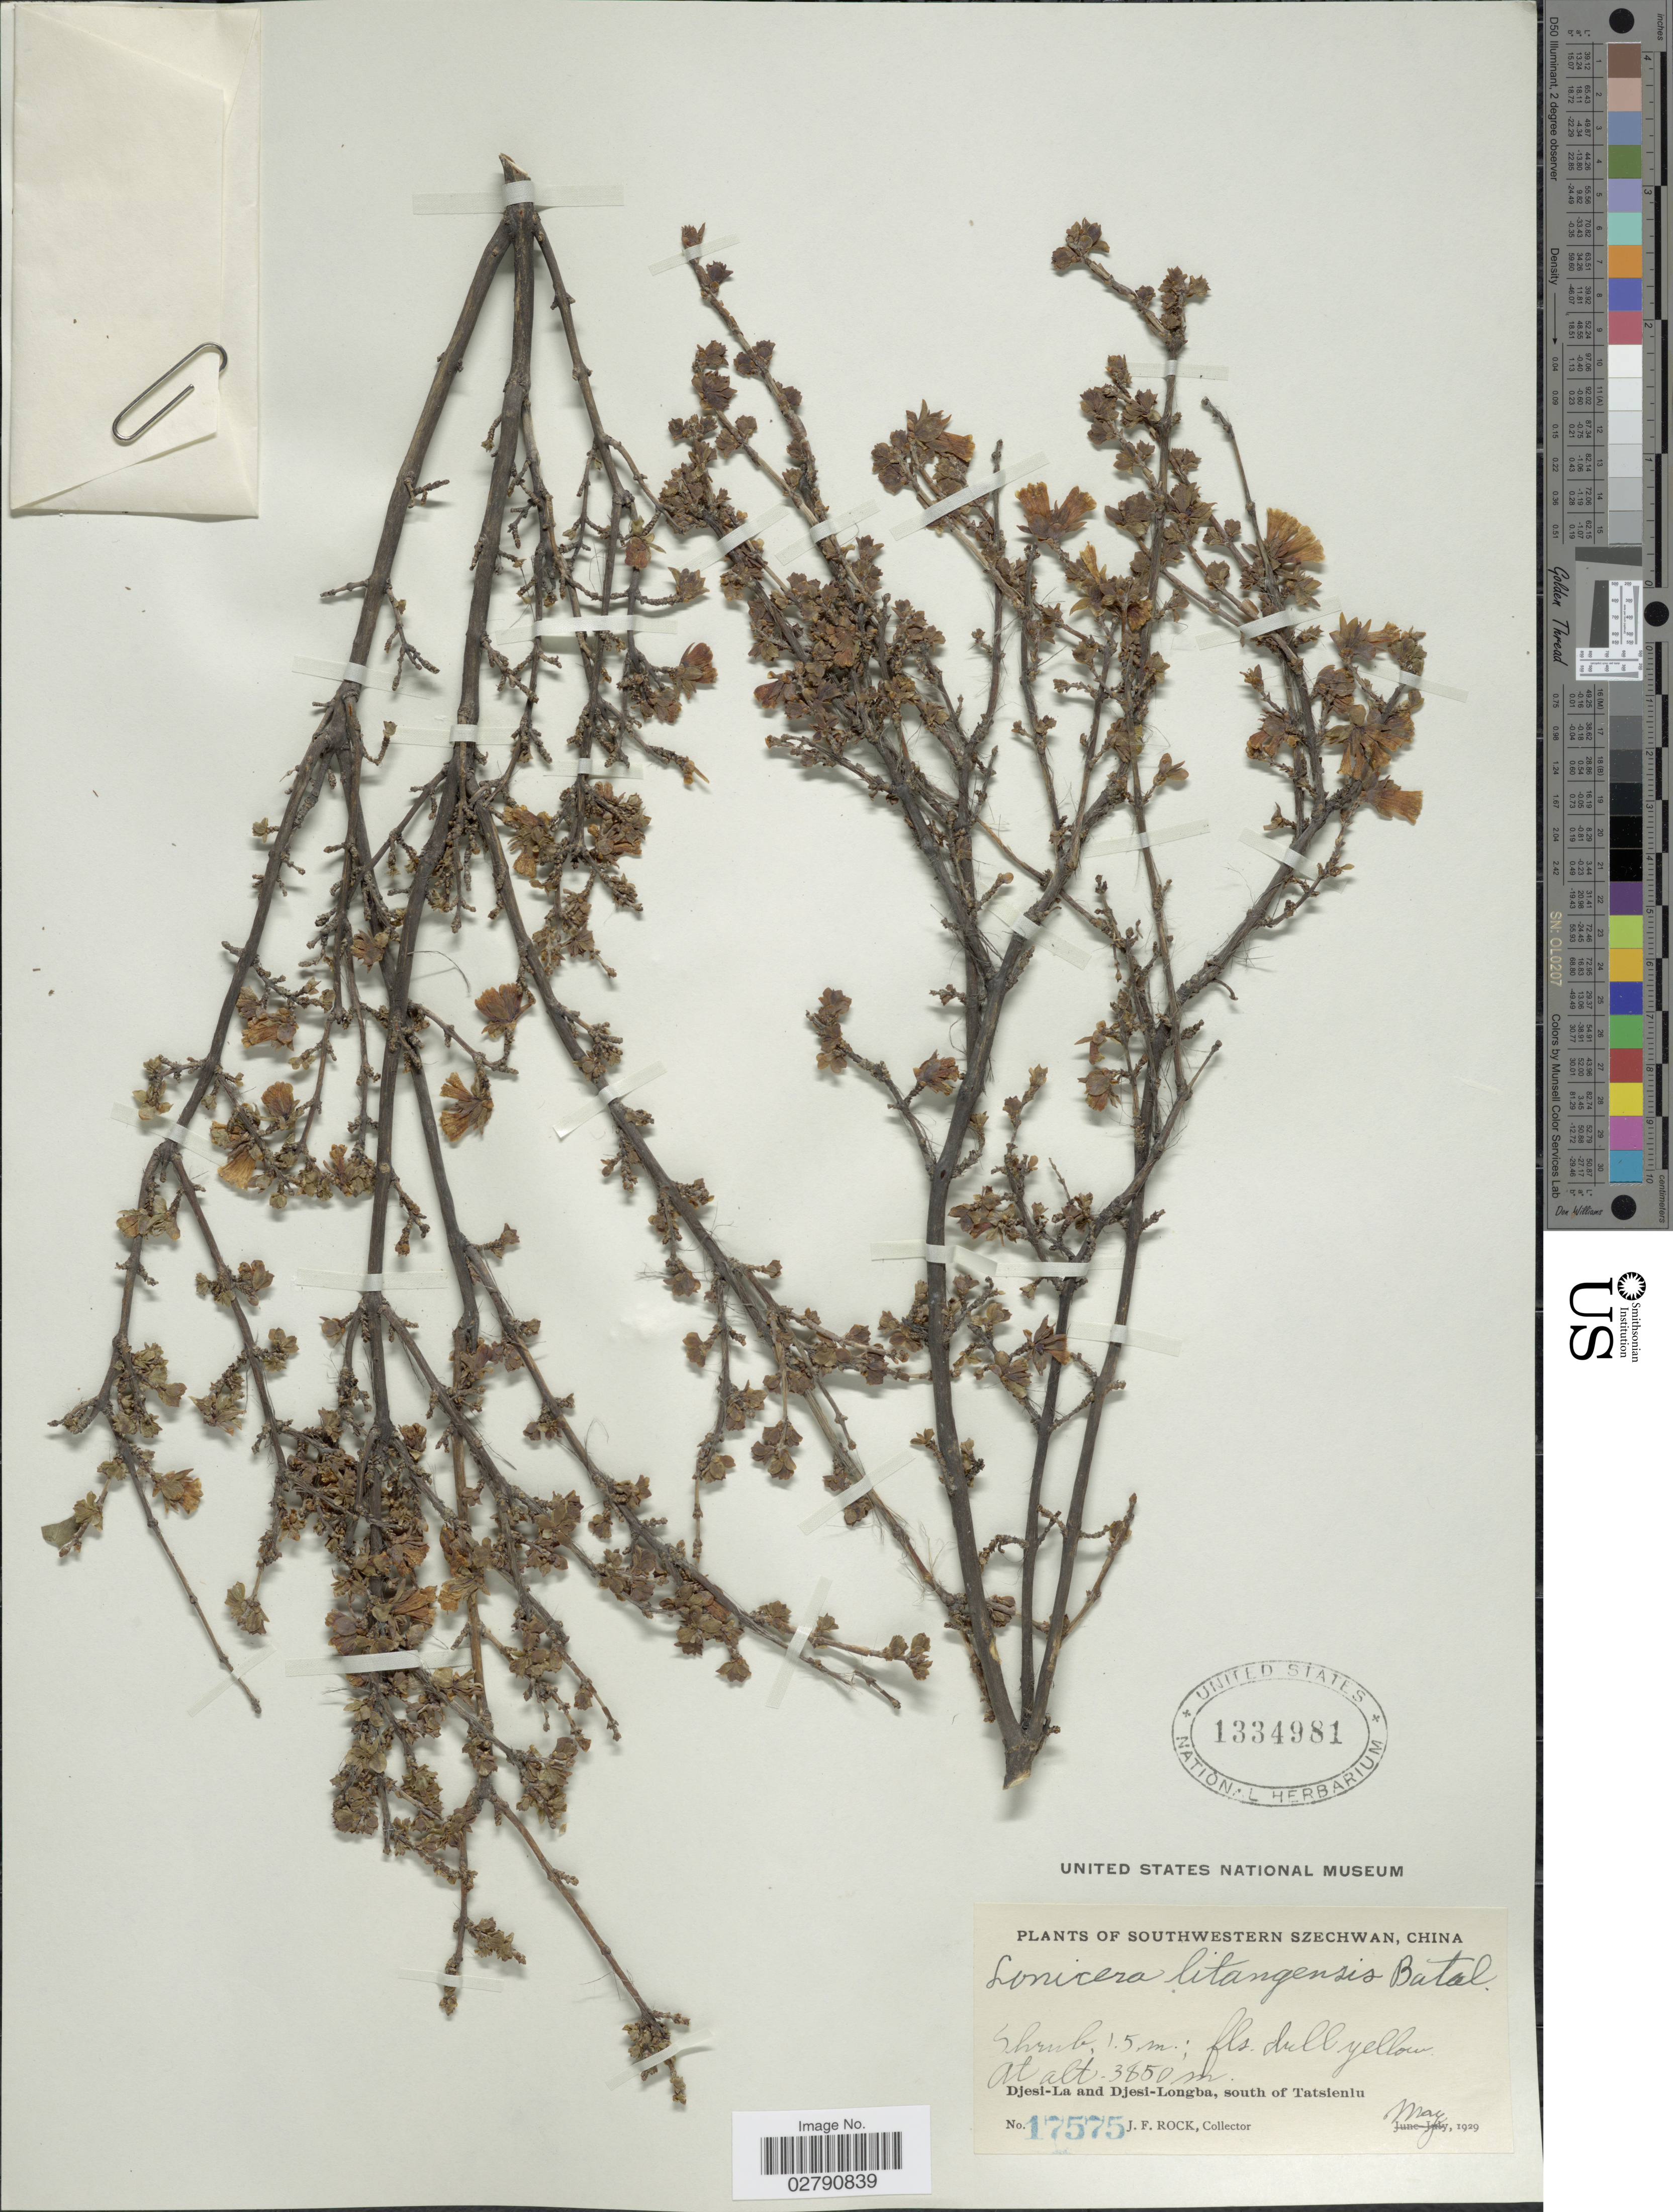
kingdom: Plantae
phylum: Tracheophyta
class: Magnoliopsida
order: Dipsacales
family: Caprifoliaceae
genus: Lonicera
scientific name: Lonicera litangensis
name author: Batalin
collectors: J. Rock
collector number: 17575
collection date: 1929-05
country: China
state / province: Sichuan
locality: Southwestern Szechwan. Djesi-La and Djesi-Longba, south of Tatsieniu.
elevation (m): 3850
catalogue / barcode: US 1334981